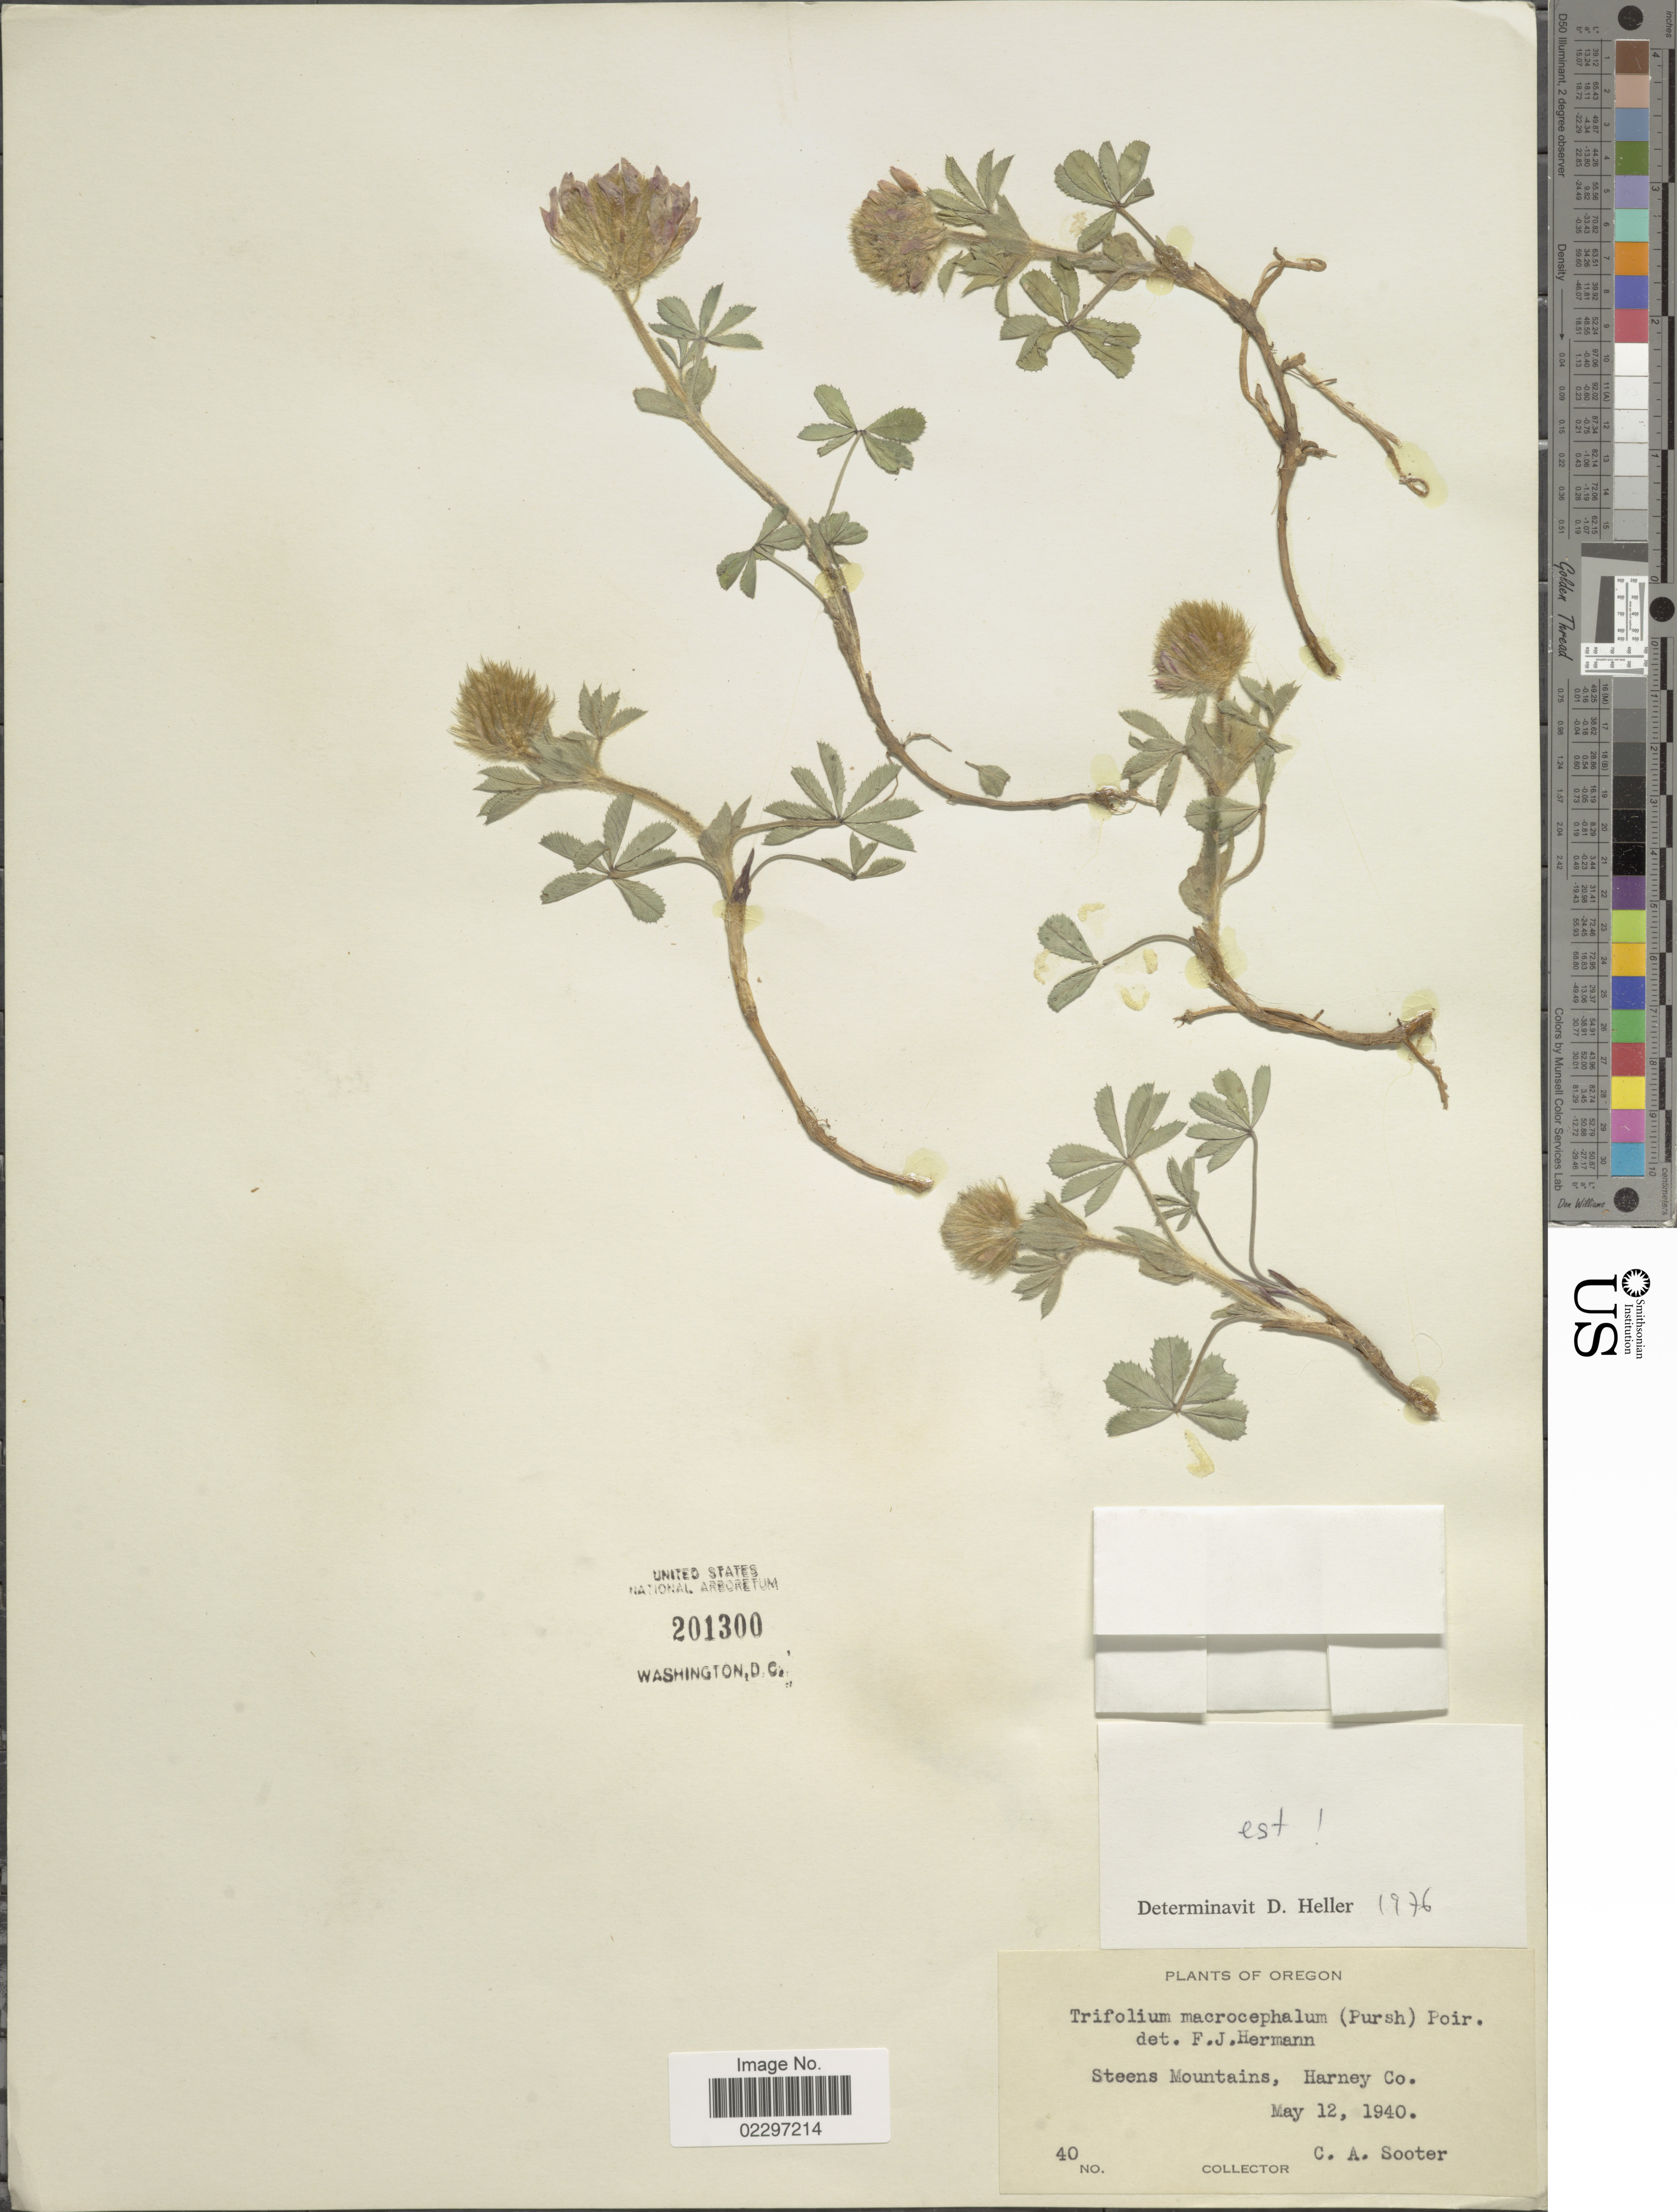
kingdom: Plantae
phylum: Tracheophyta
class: Magnoliopsida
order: Fabales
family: Fabaceae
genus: Trifolium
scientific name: Trifolium macrocephalum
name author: (Pursh) Poir.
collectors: C. Sooter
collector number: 40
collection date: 1940-05-12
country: United States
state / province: Oregon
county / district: Harney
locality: Steens Mountains, Harney Co.